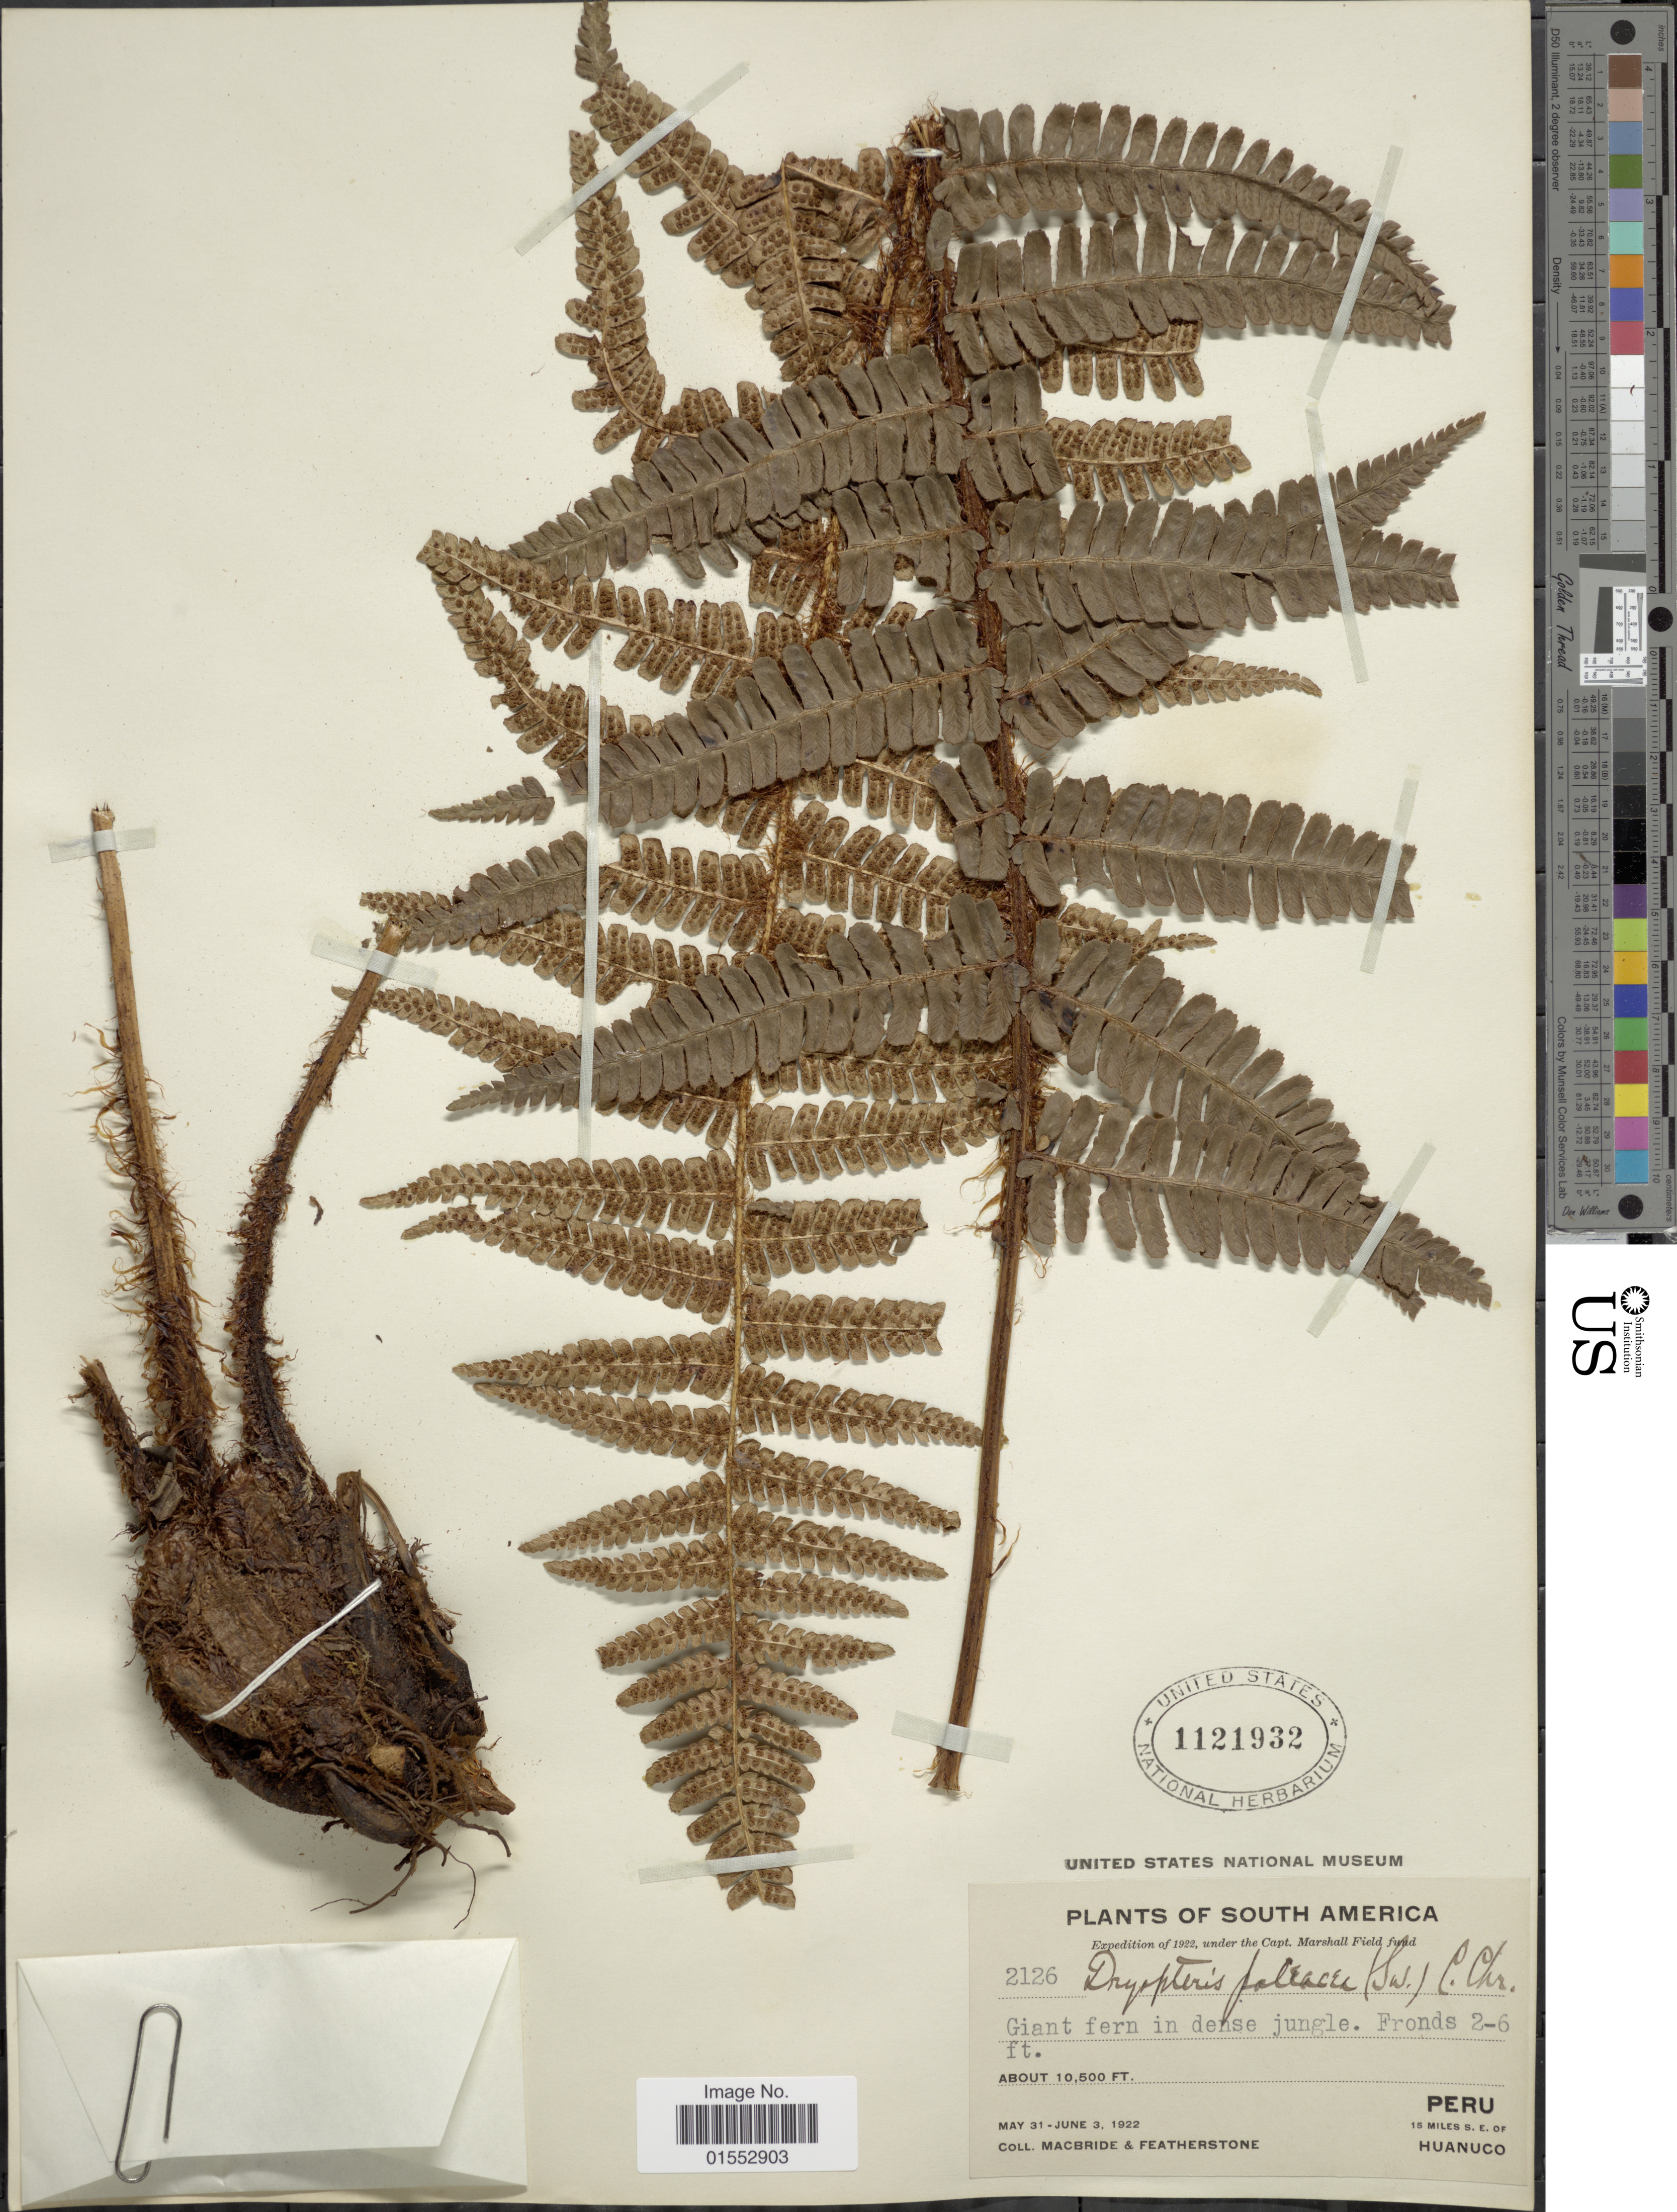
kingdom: Plantae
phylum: Tracheophyta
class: Polypodiopsida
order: Polypodiales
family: Dryopteridaceae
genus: Dryopteris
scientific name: Dryopteris wallichiana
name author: (Spreng.) Hyl.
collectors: Macbride, -- & -. Featherstone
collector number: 2126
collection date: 1922-05-31/1922-06-03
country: Peru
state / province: Huánuco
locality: South America. 15 miles S. E. of Huanuco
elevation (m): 3200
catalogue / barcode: US 1121932